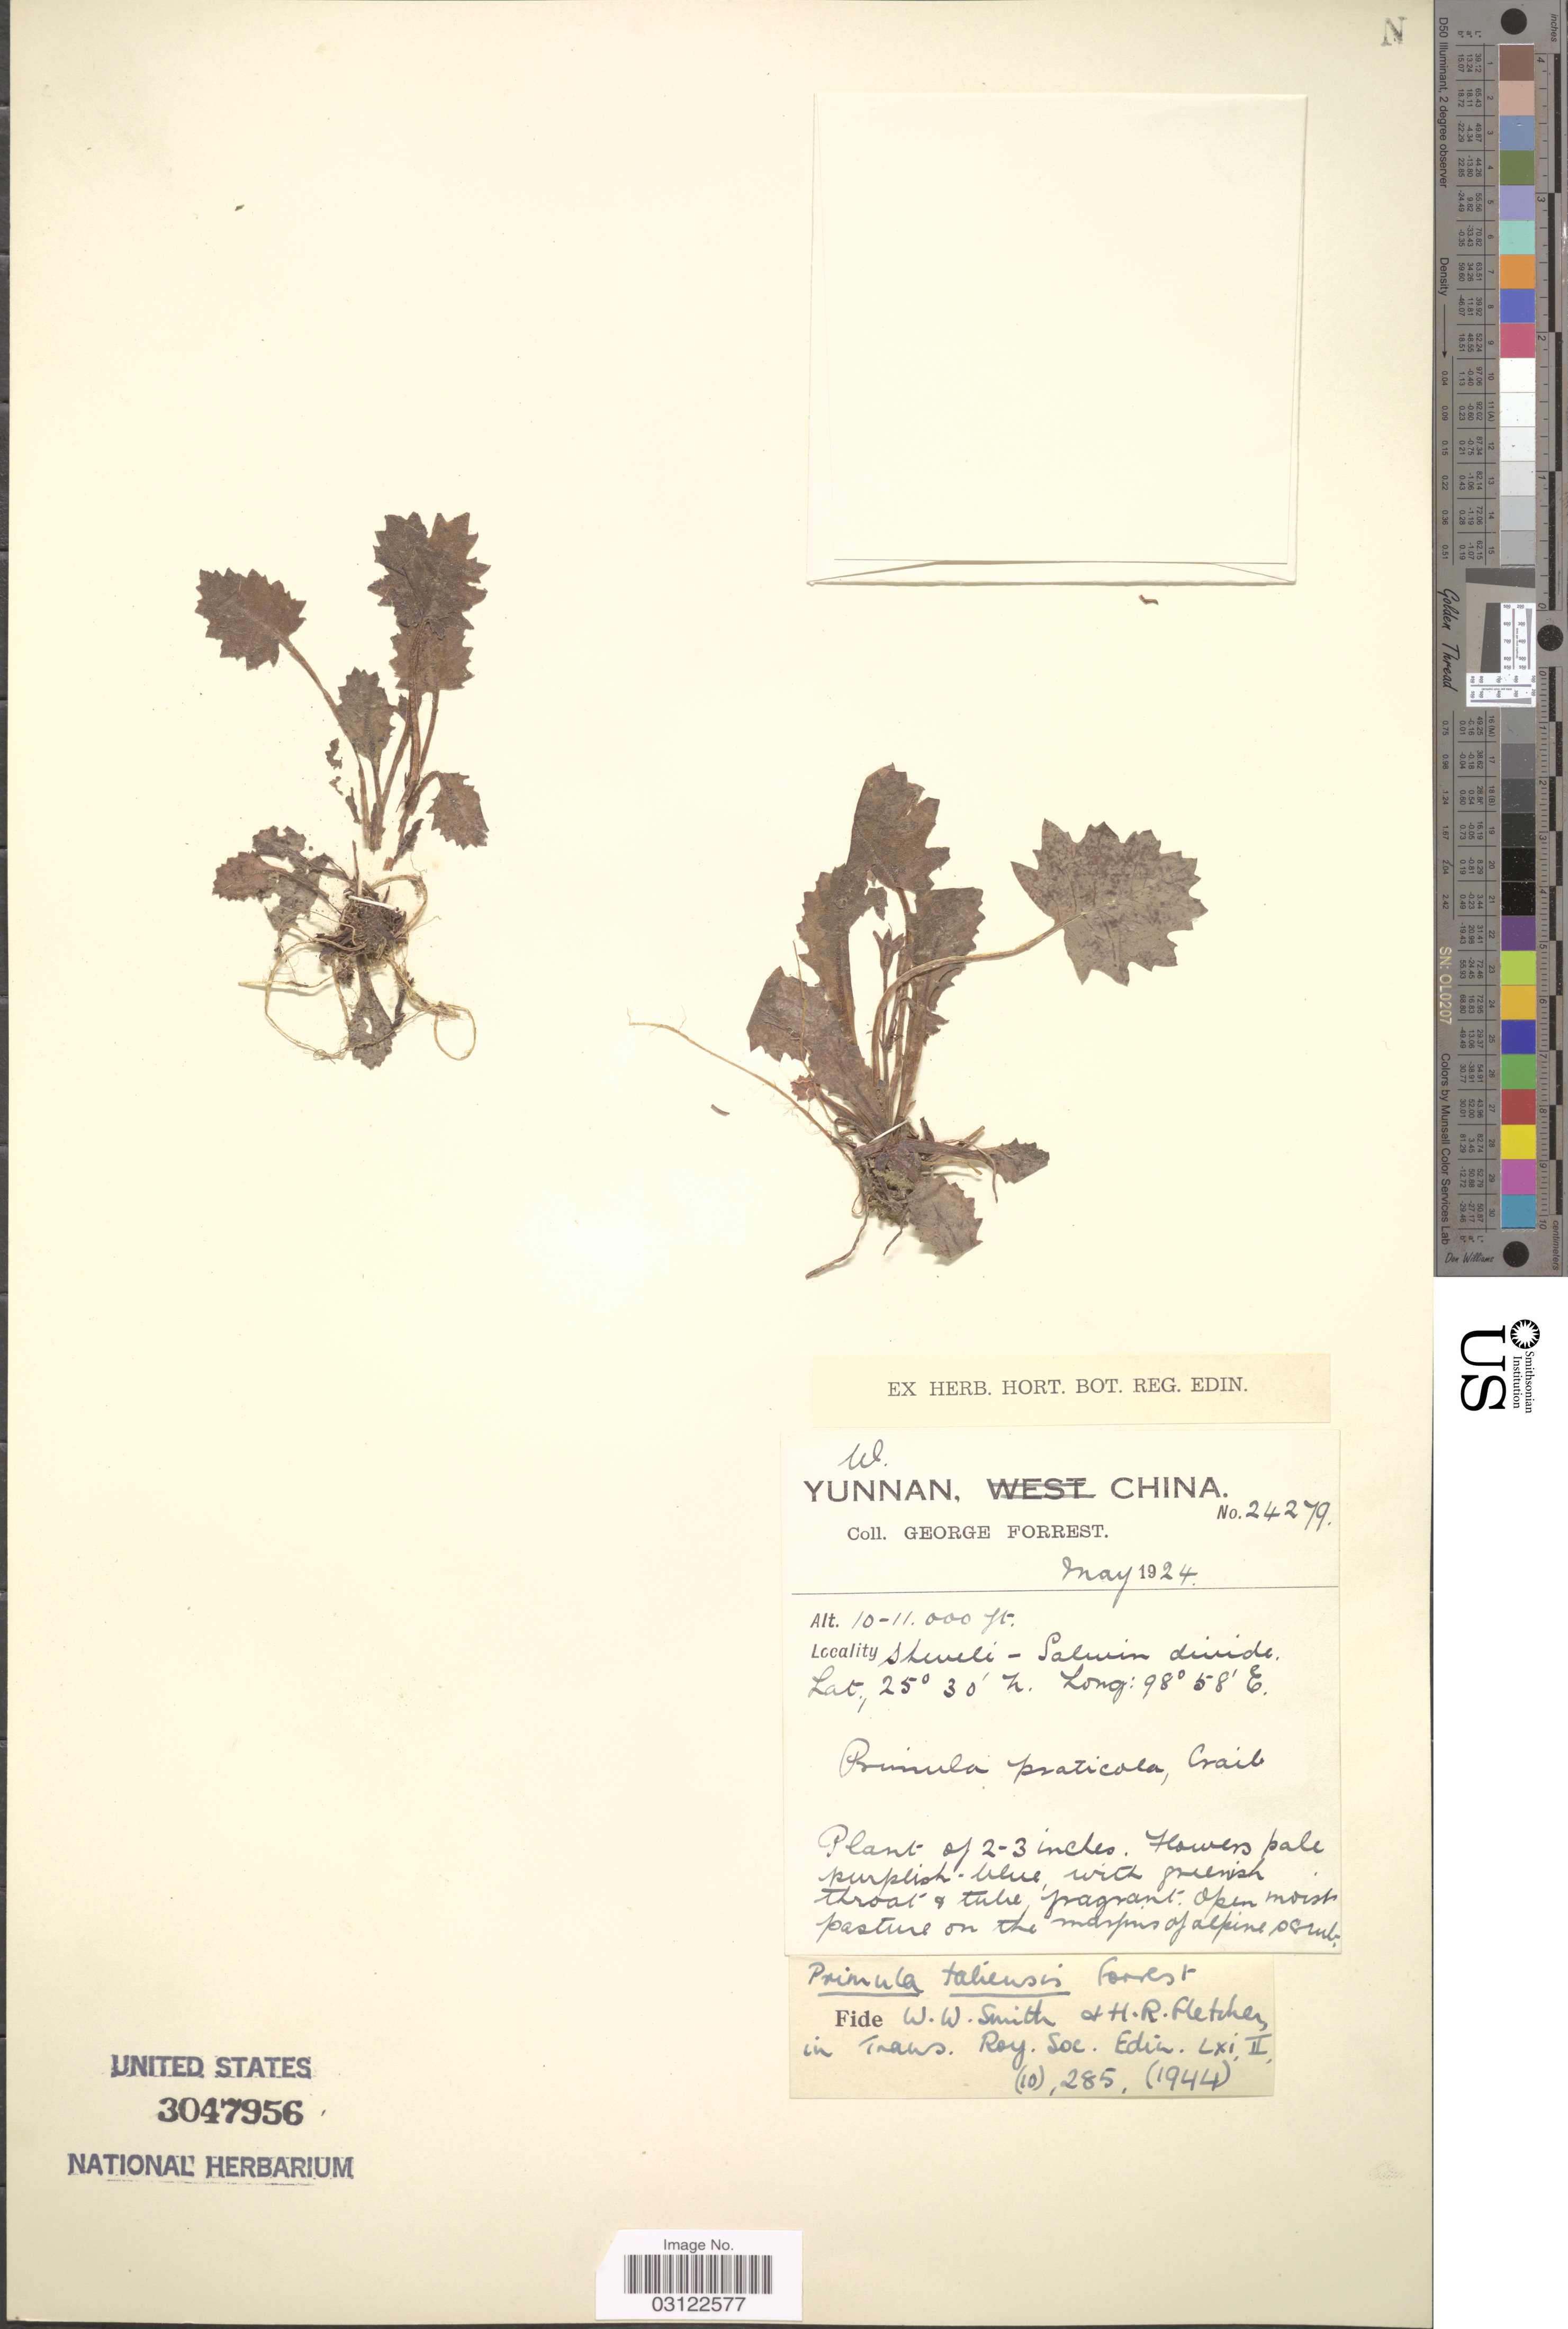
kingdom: Plantae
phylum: Tracheophyta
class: Magnoliopsida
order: Ericales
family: Primulaceae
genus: Primula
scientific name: Primula taliensis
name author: Forrest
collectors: G. Forrest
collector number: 24279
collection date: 1924-05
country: China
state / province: Yunnan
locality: W. Yunnan. Shweli-Salwin divide.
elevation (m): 3048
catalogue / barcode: US 3047956